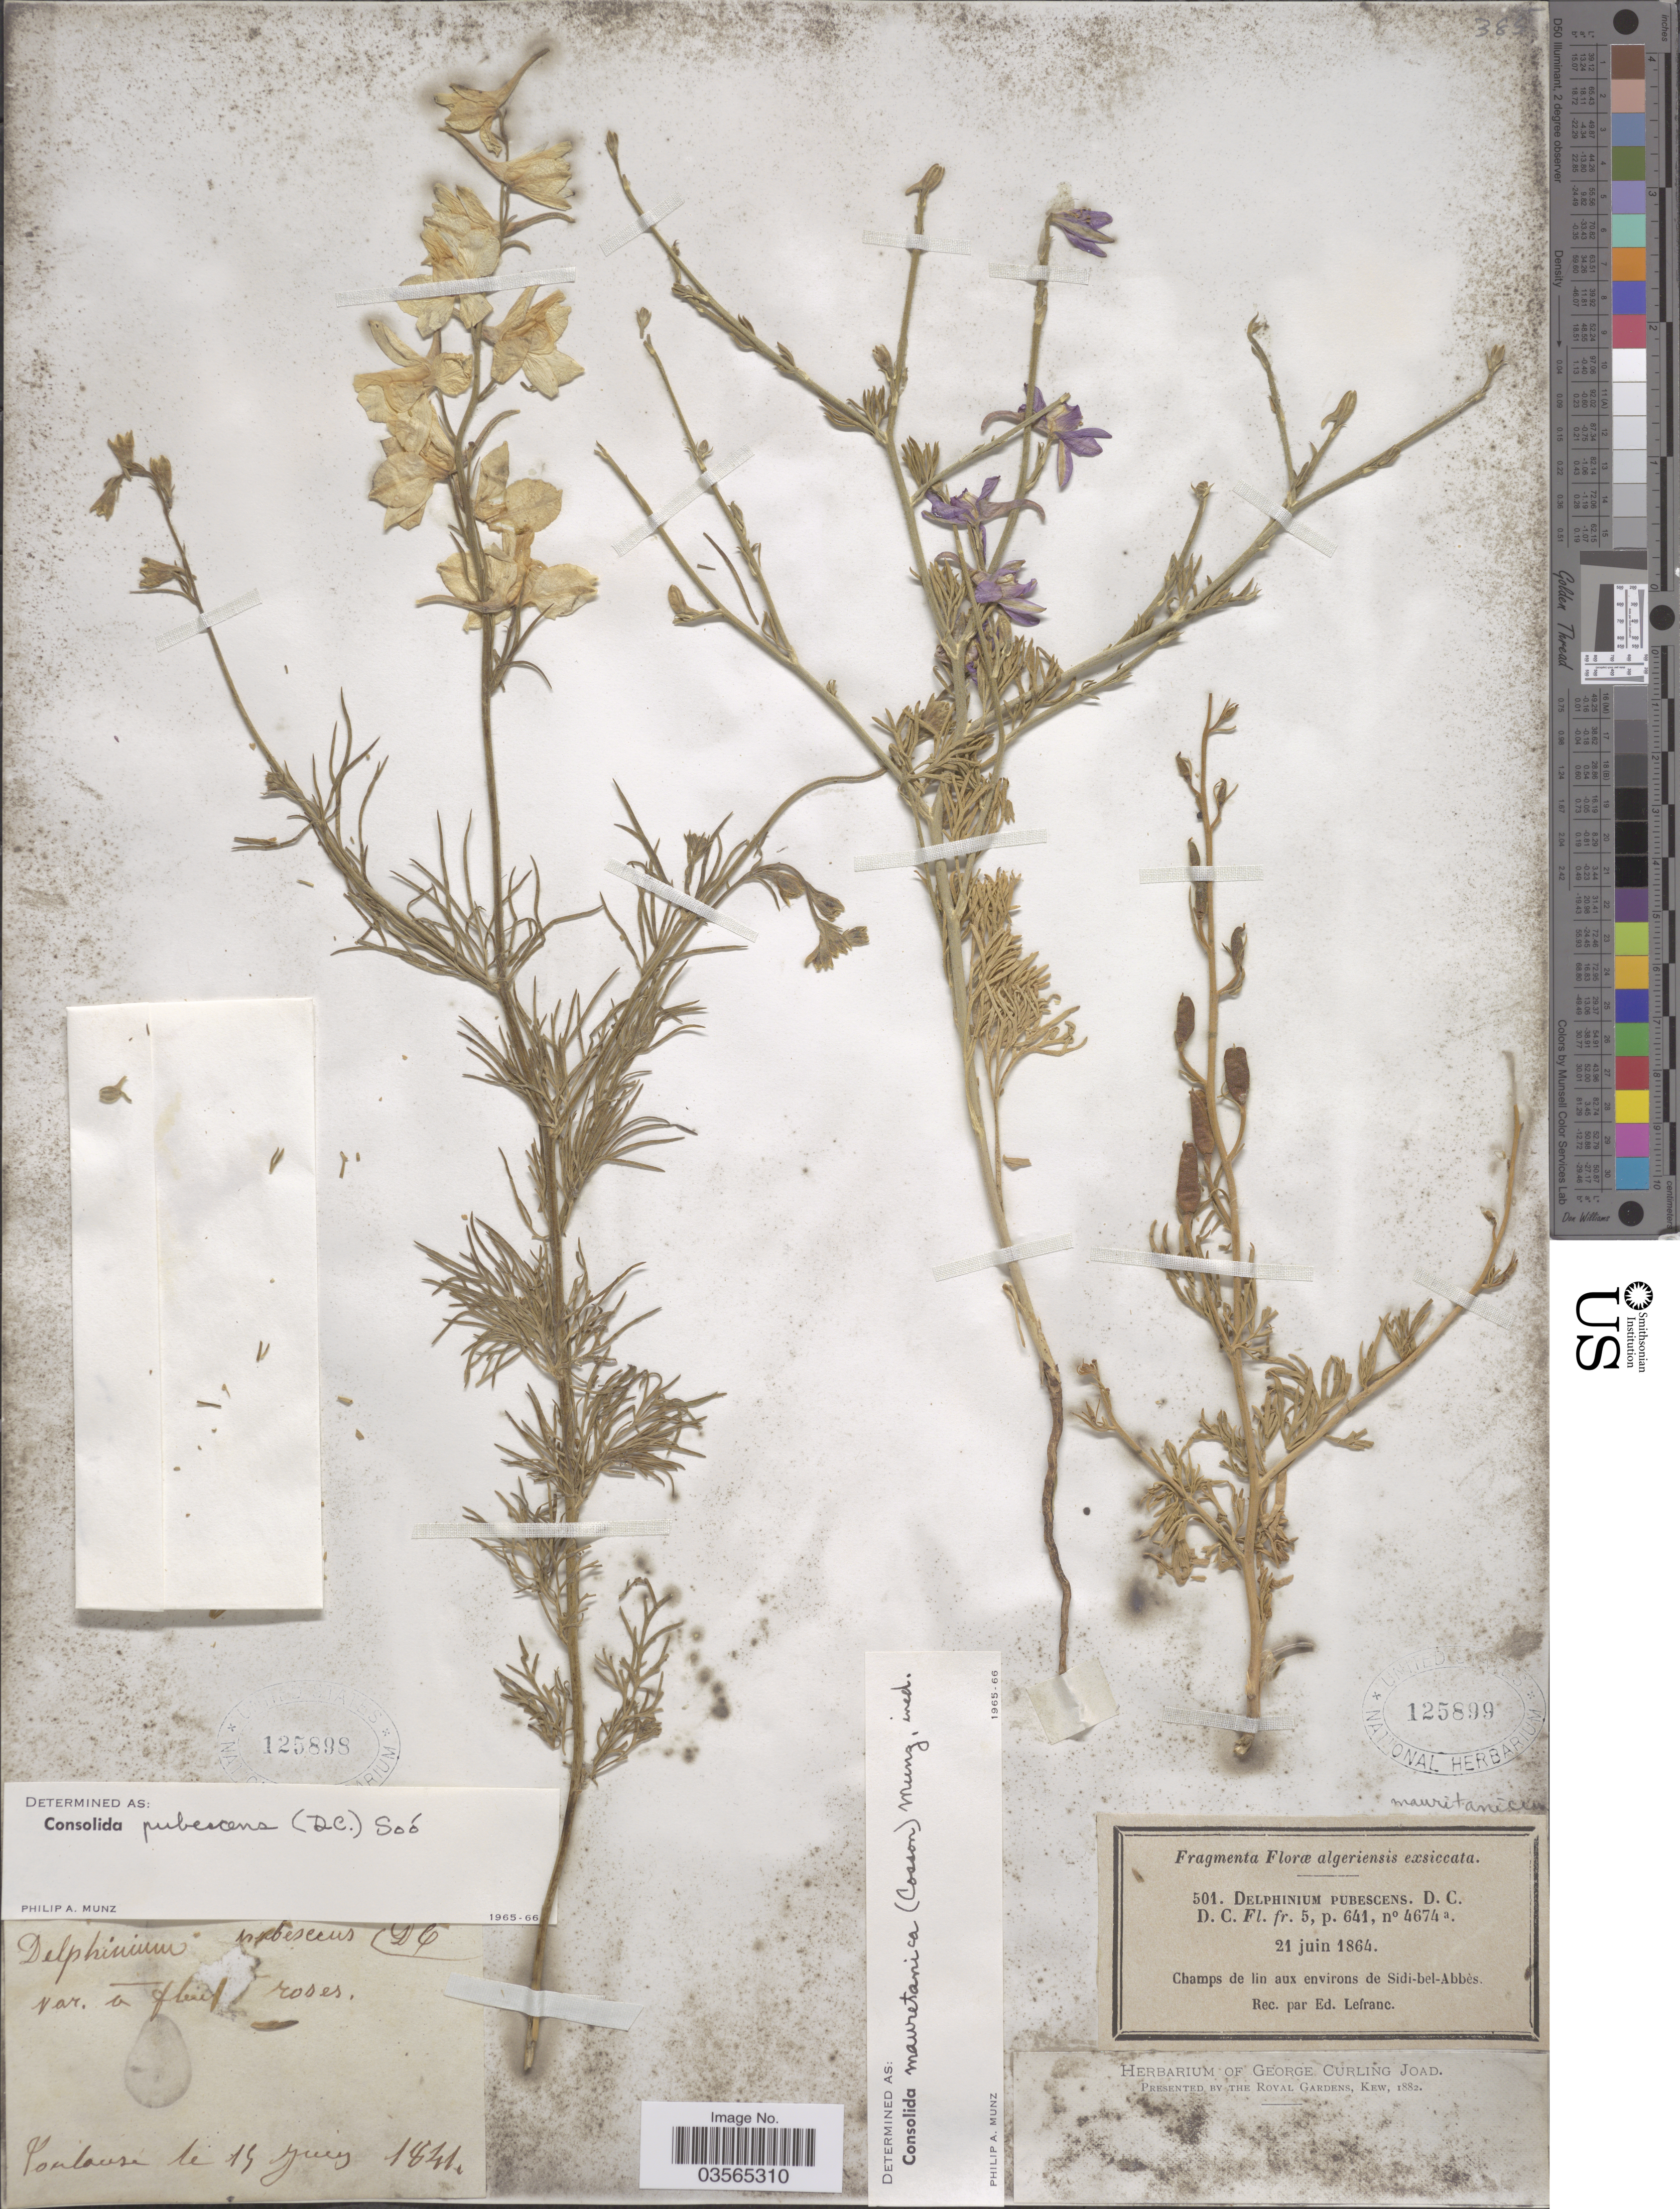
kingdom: Plantae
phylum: Tracheophyta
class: Magnoliopsida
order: Ranunculales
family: Ranunculaceae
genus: Consolida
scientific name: Consolida pubescens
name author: (DC.) Soó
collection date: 1841-06-15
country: France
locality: Toulouse.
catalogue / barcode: US 125898